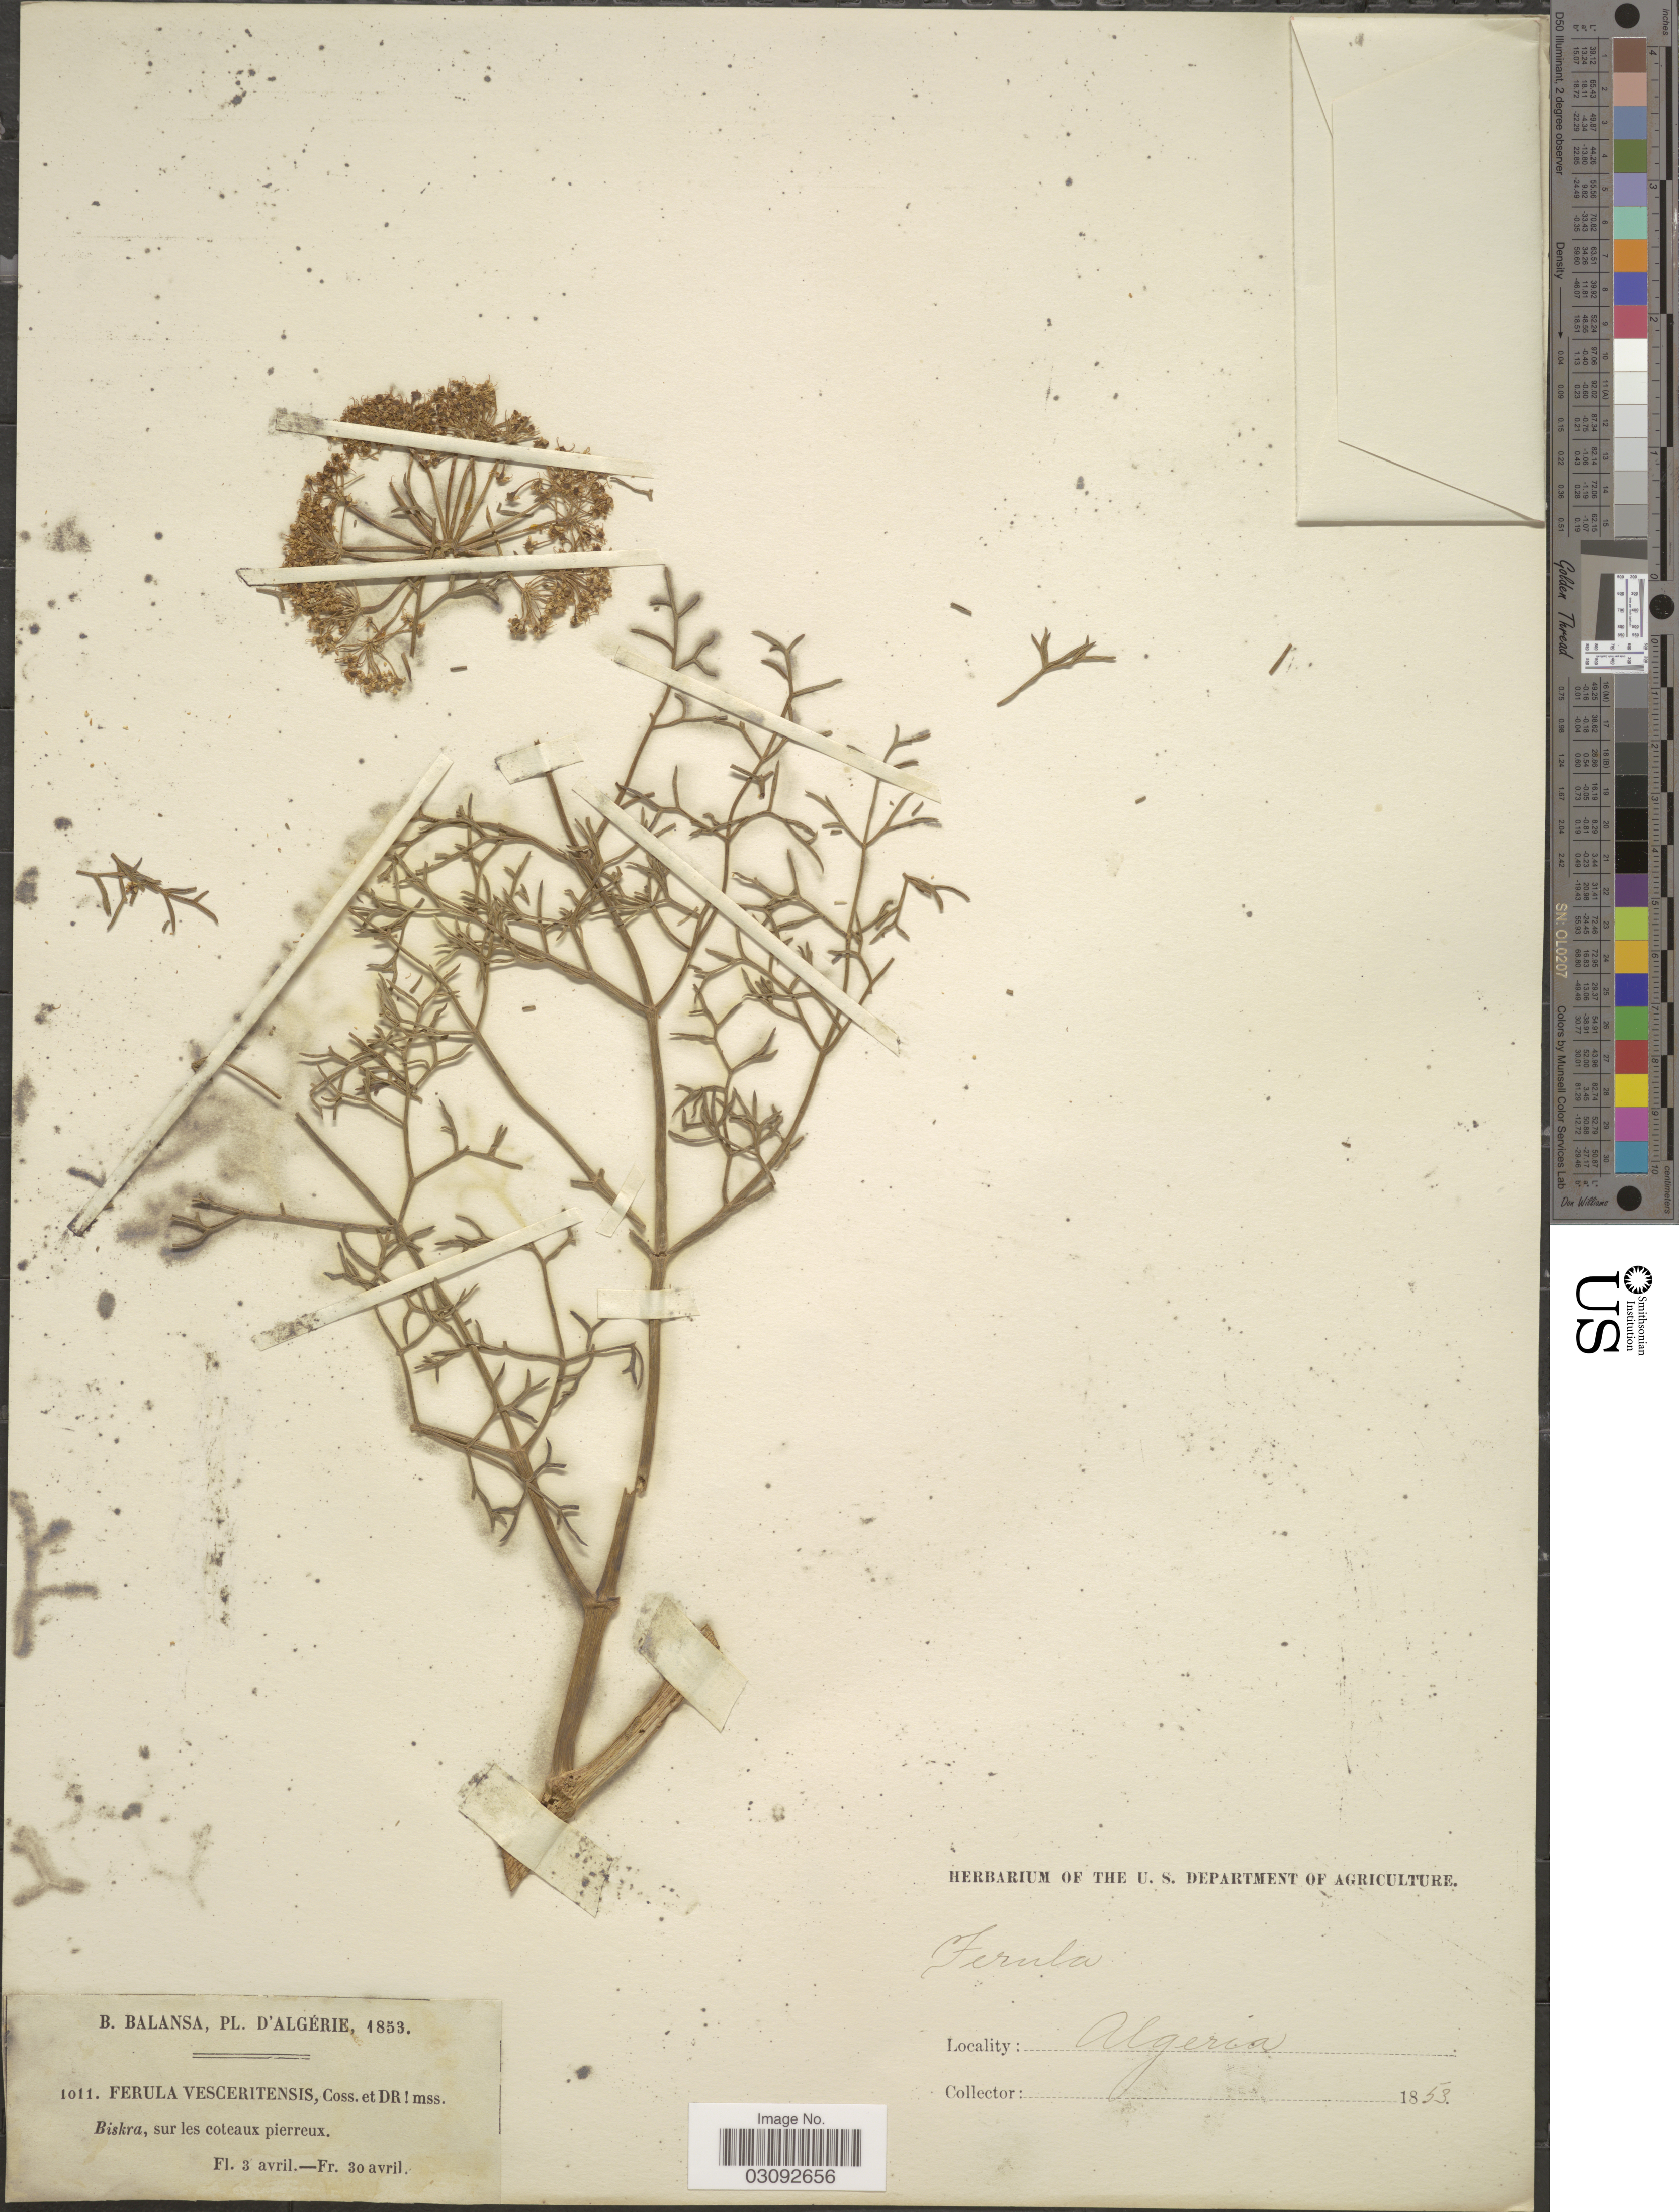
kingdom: Plantae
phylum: Tracheophyta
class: Magnoliopsida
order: Apiales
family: Apiaceae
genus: Ferula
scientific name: Ferula vesceritensis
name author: Coss. & Durieu ex Trab.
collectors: B. Balansa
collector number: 1011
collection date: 1853-04-03/1853-04-30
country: Algeria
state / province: Biskra